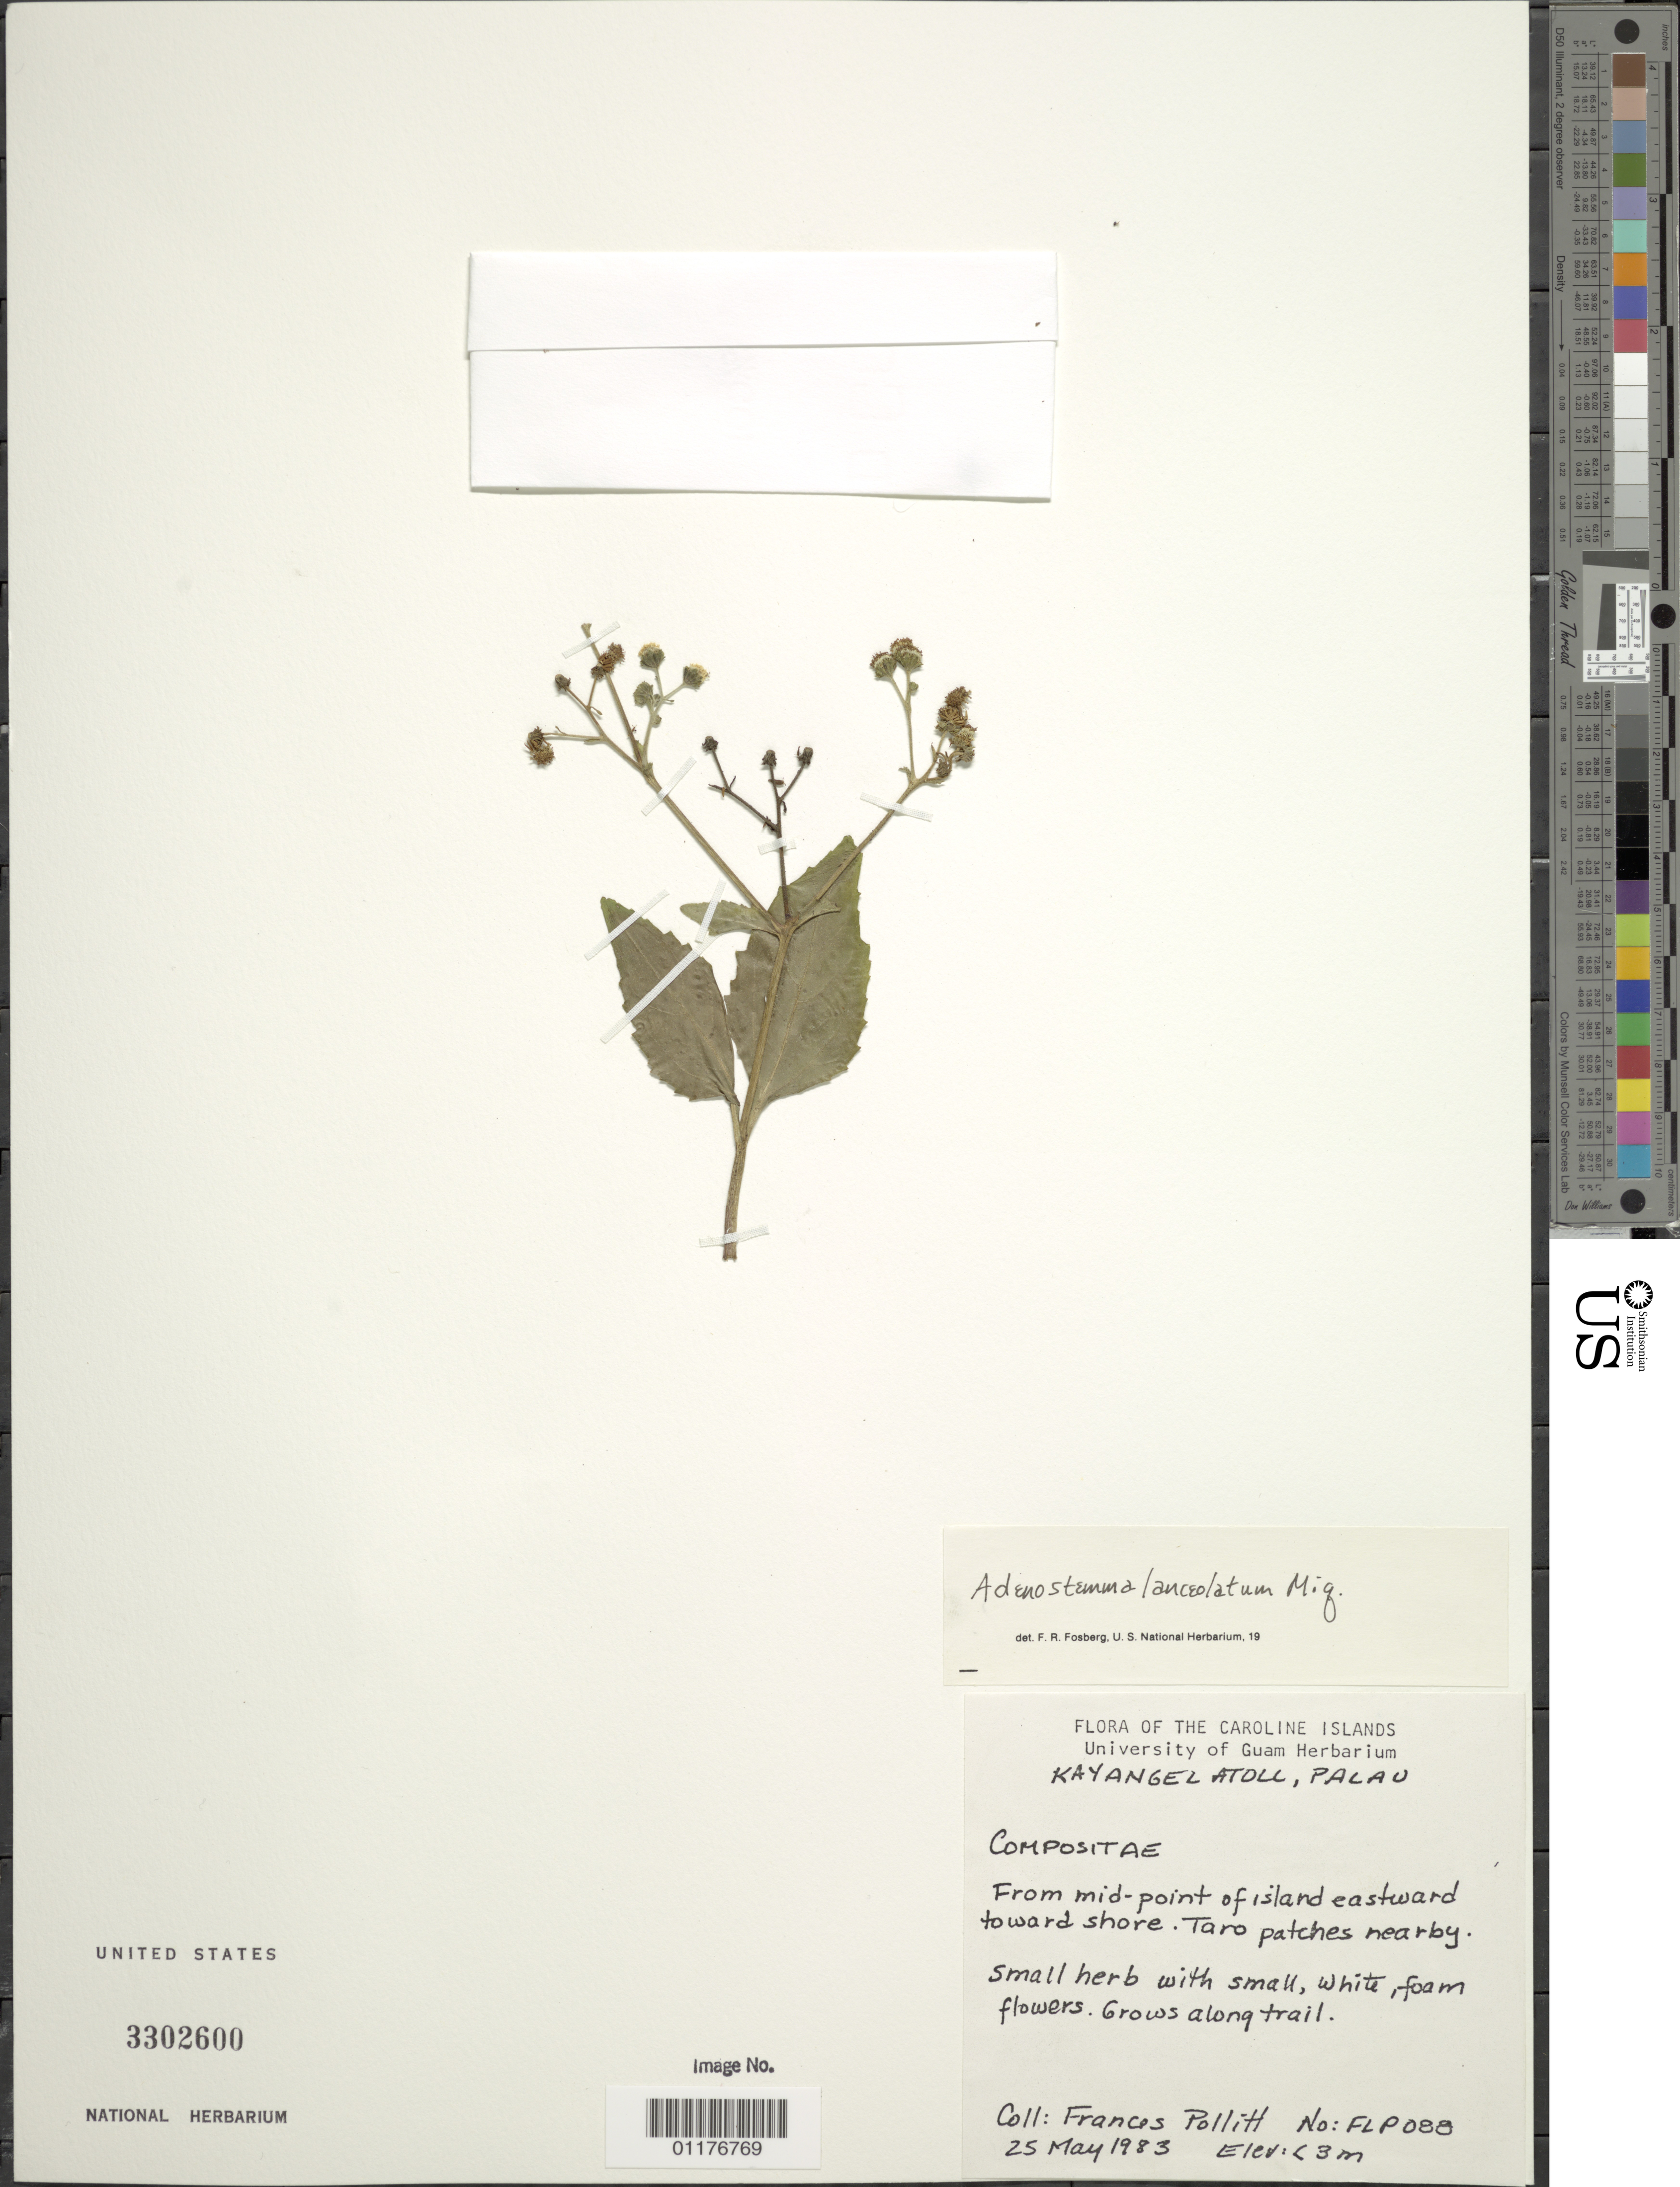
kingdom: Plantae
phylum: Tracheophyta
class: Magnoliopsida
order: Asterales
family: Asteraceae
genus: Adenostemma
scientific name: Adenostemma lanceolatum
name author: Miq.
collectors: F. Pollitt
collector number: FLP 088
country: Palau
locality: Palau Island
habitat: Along trail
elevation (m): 3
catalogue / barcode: US 3302600